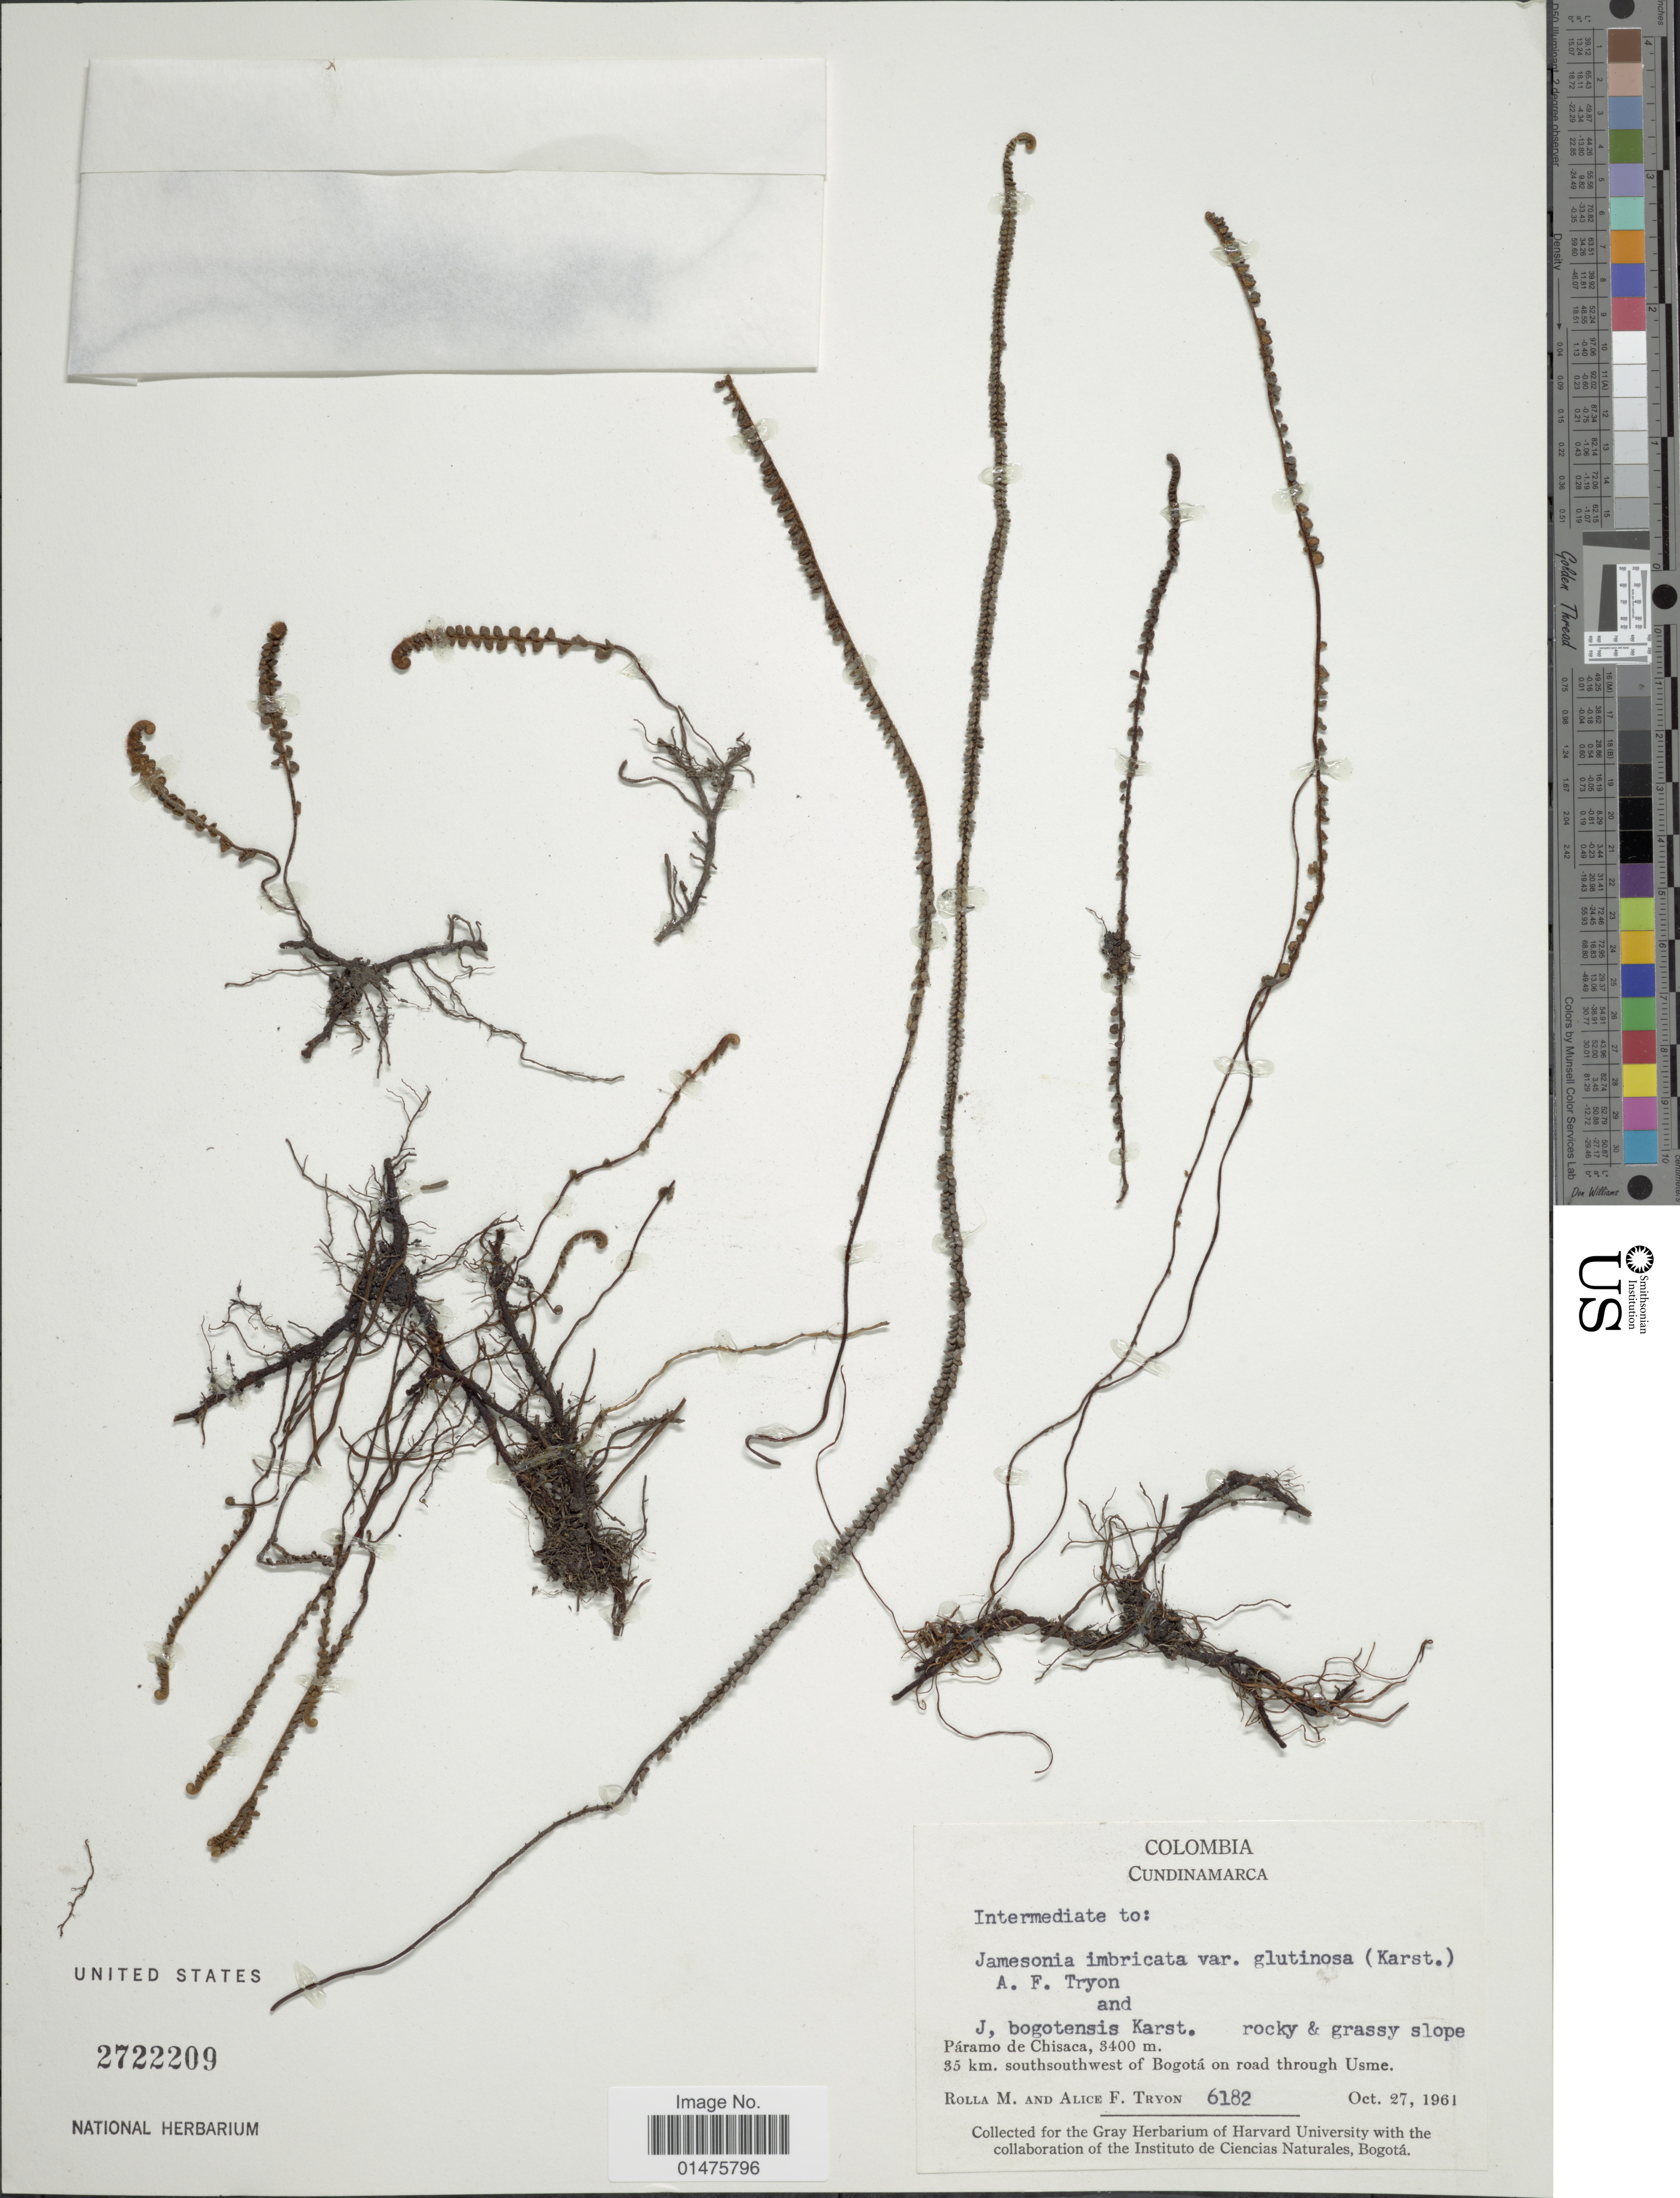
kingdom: Plantae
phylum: Tracheophyta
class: Polypodiopsida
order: Polypodiales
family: Pteridaceae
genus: Jamesonia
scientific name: Jamesonia bogotensis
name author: H. Karst.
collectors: R. M. Tryon & A. F. Tryon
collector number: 6182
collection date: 1961-10-27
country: Colombia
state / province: Cundinamarca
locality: Páramo de Chisaca, 35 km southsouthwest of Bogotá on road through Usme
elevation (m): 3400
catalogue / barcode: US 2722209